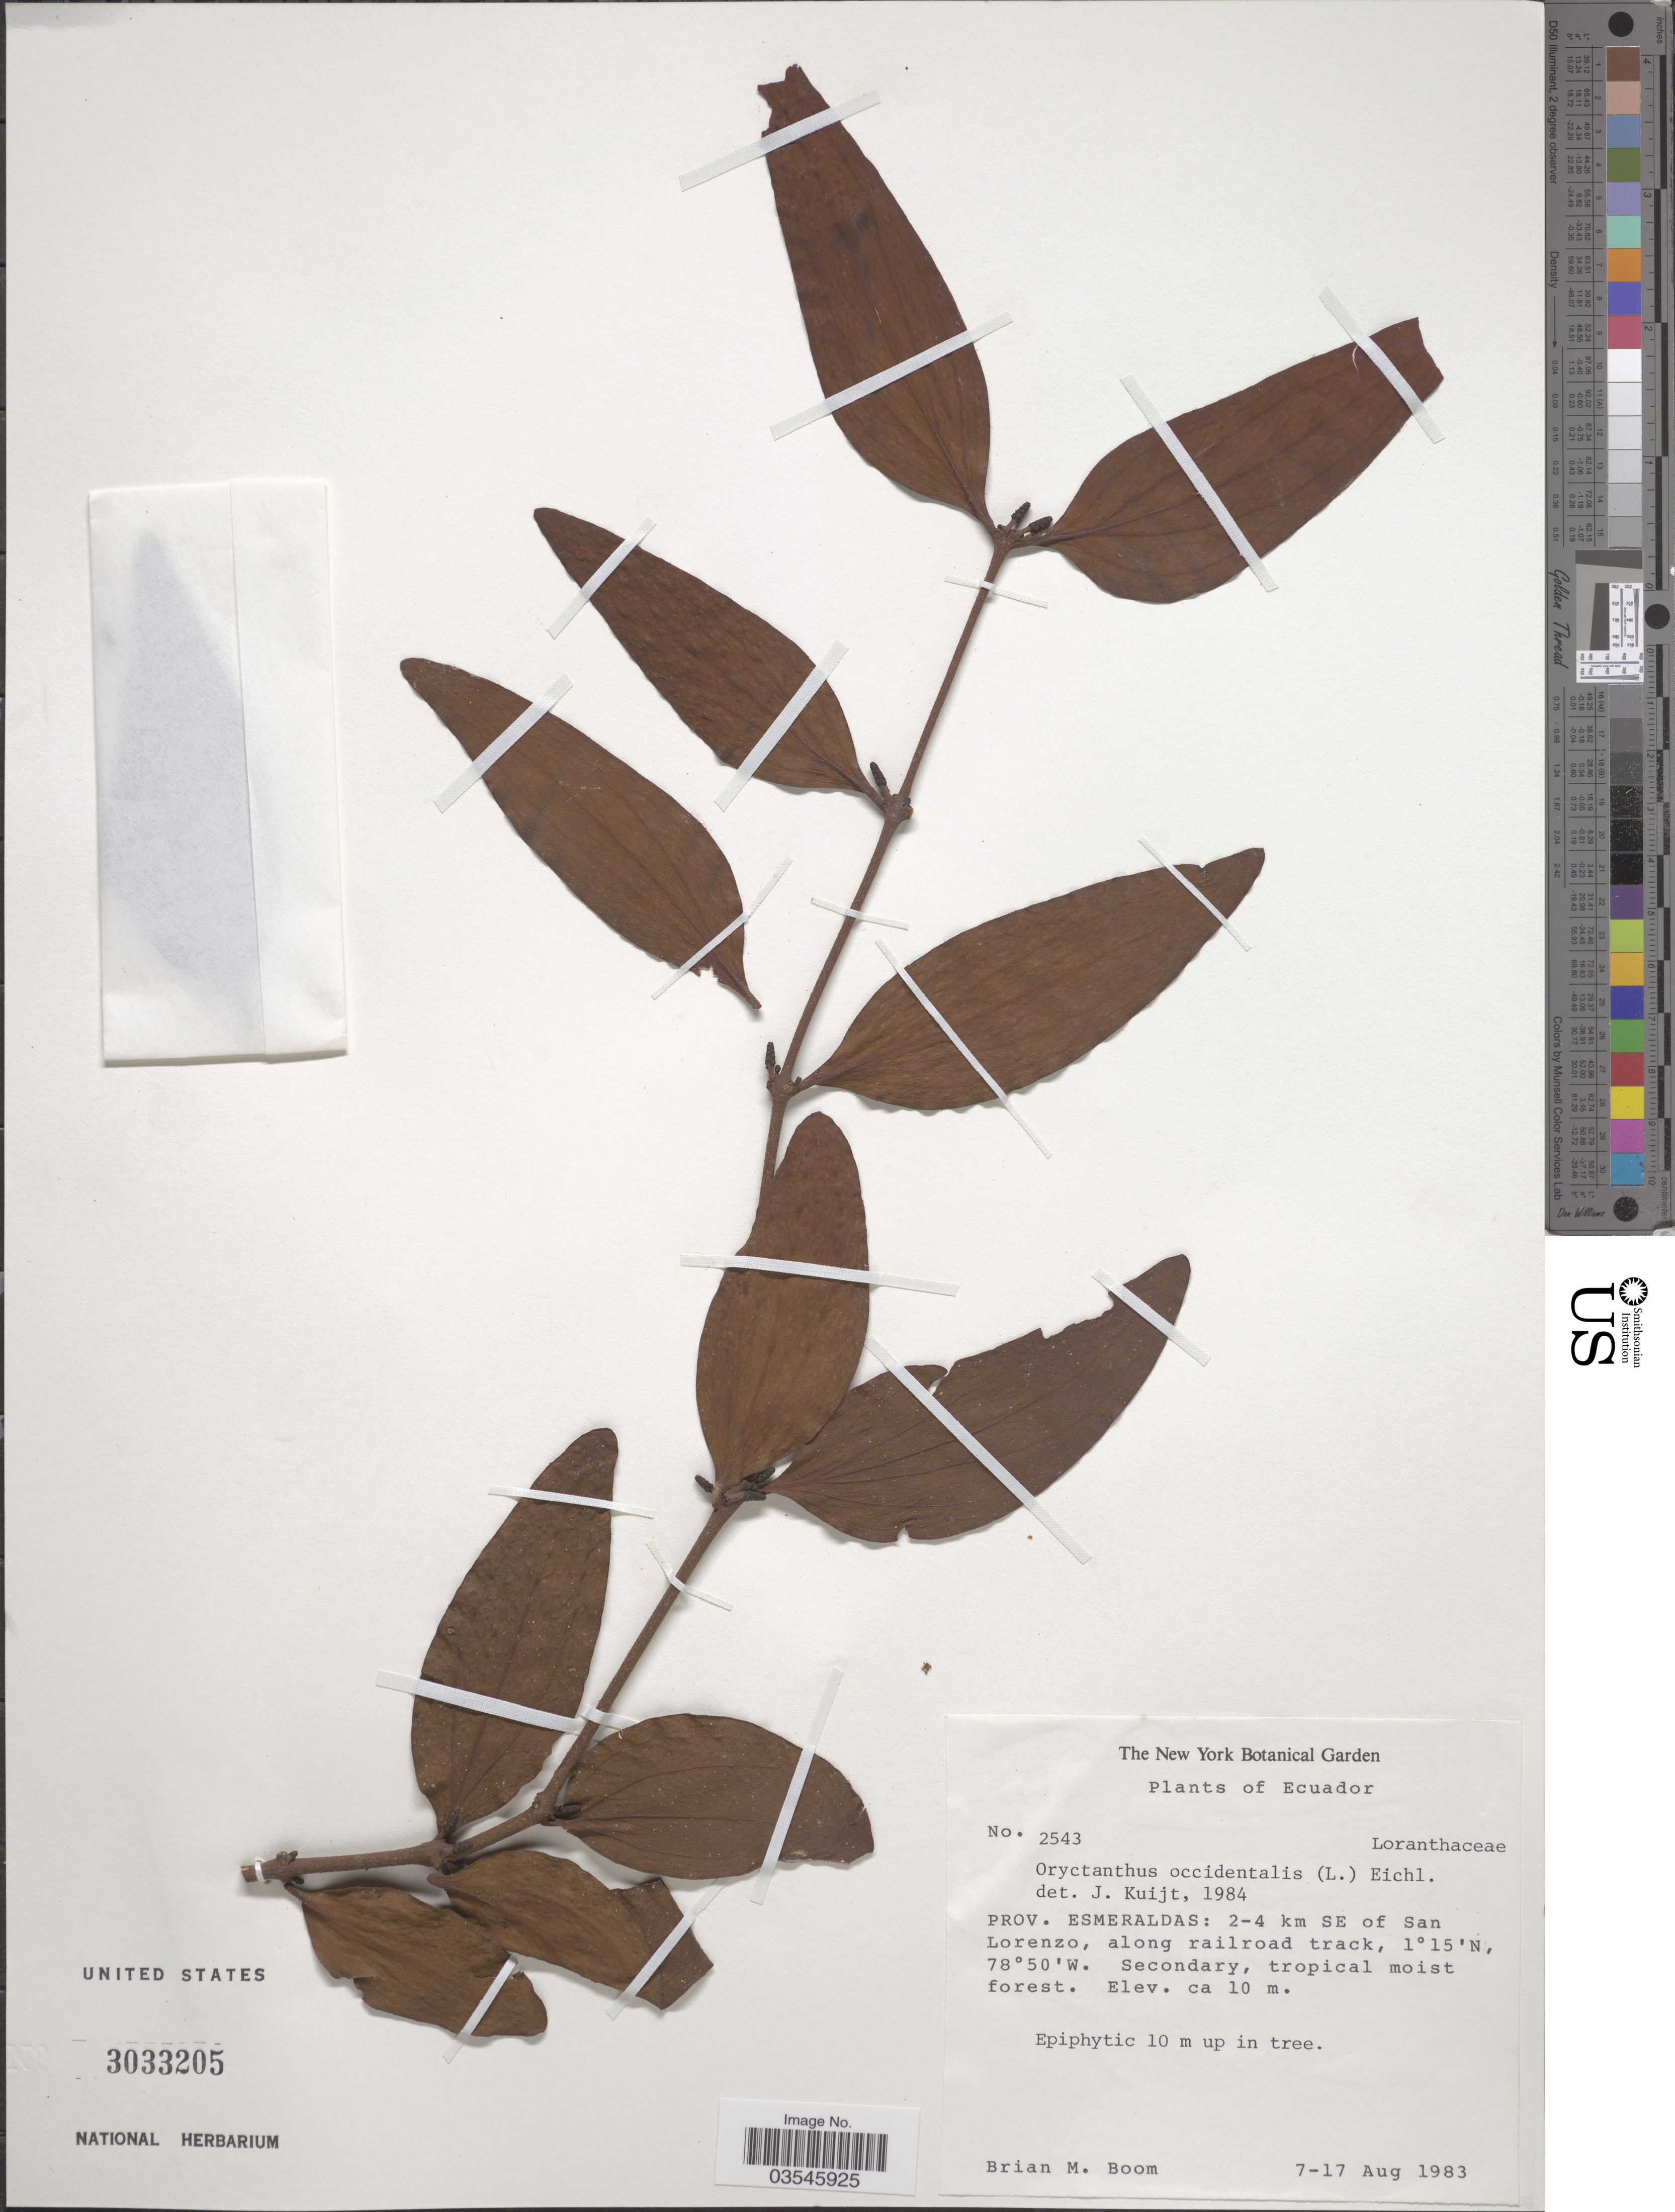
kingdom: Plantae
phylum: Tracheophyta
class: Magnoliopsida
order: Santalales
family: Loranthaceae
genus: Oryctanthus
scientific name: Oryctanthus occidentalis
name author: (L.) Eichler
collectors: B. M. Boom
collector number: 2543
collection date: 1983-08-07/1983-08-17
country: Ecuador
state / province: Esmeraldas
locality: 2-4 km SE of San Lorenzo, along railroad track.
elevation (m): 10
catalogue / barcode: US 3033205